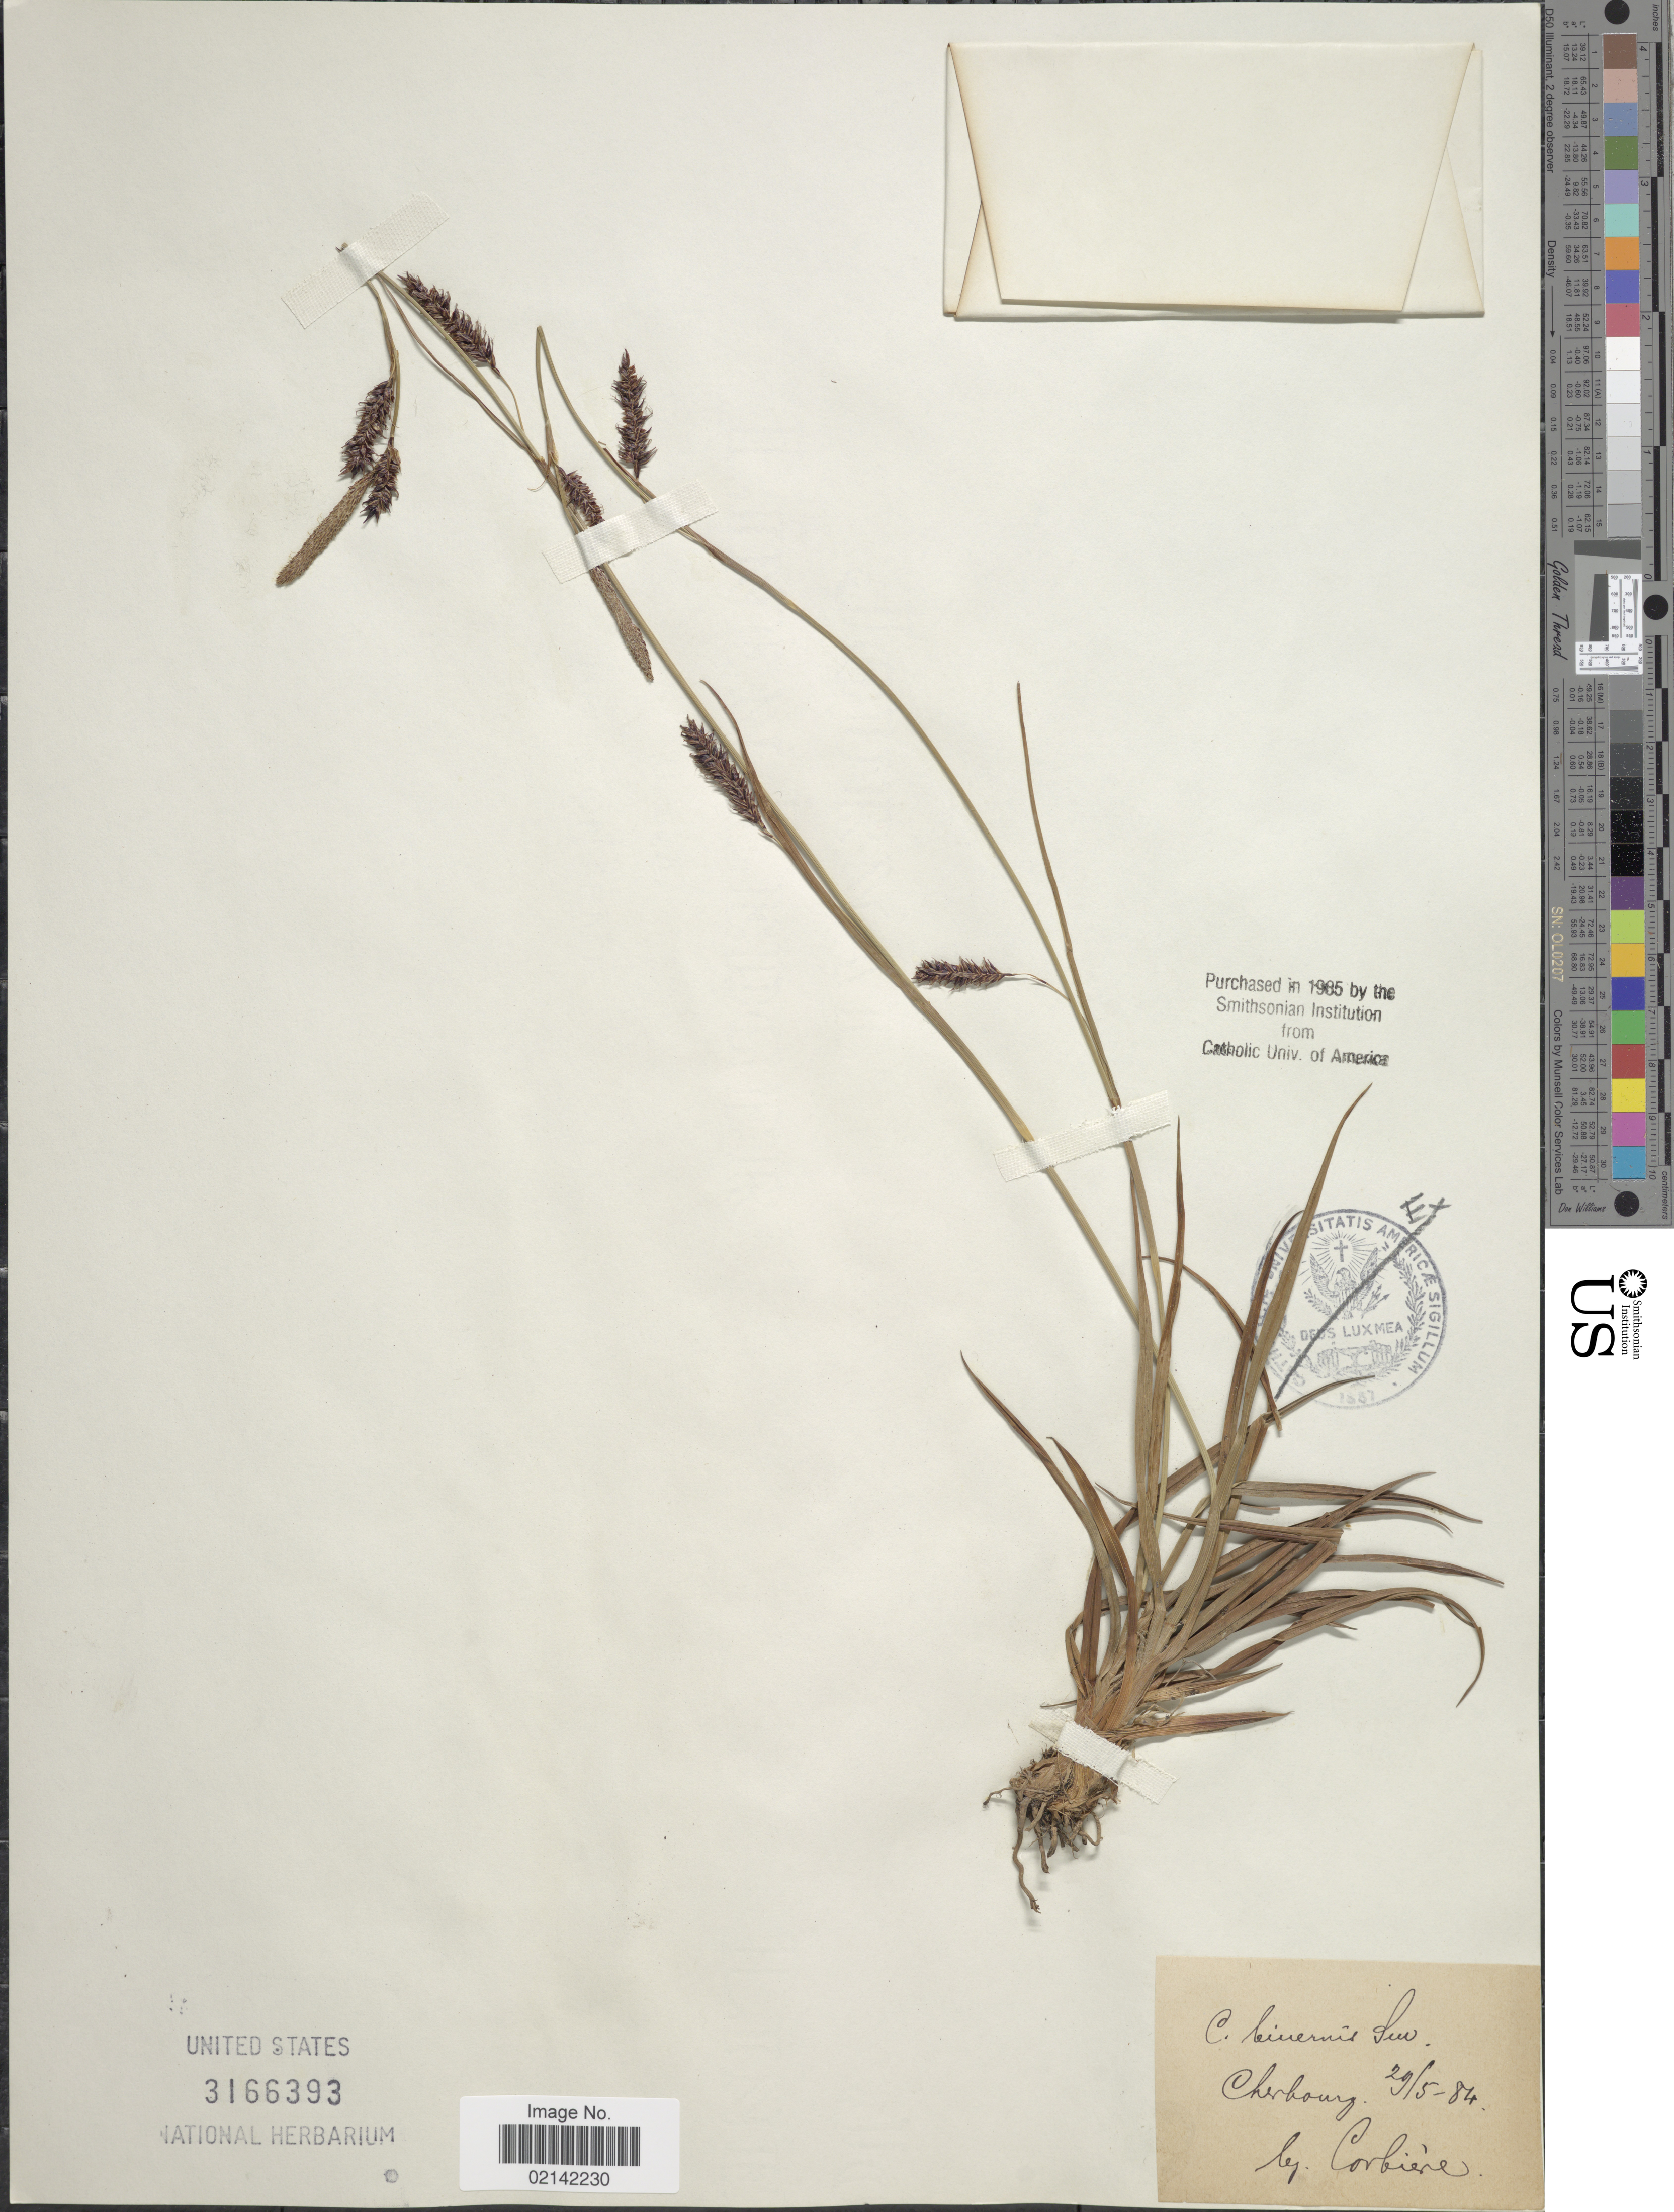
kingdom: Plantae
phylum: Tracheophyta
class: Liliopsida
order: Poales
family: Cyperaceae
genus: Carex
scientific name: Carex binervis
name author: Sm.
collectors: Corbiere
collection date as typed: Transcribed d/m/y: 29/5/84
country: France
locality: Cherbourg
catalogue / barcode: US 3166393